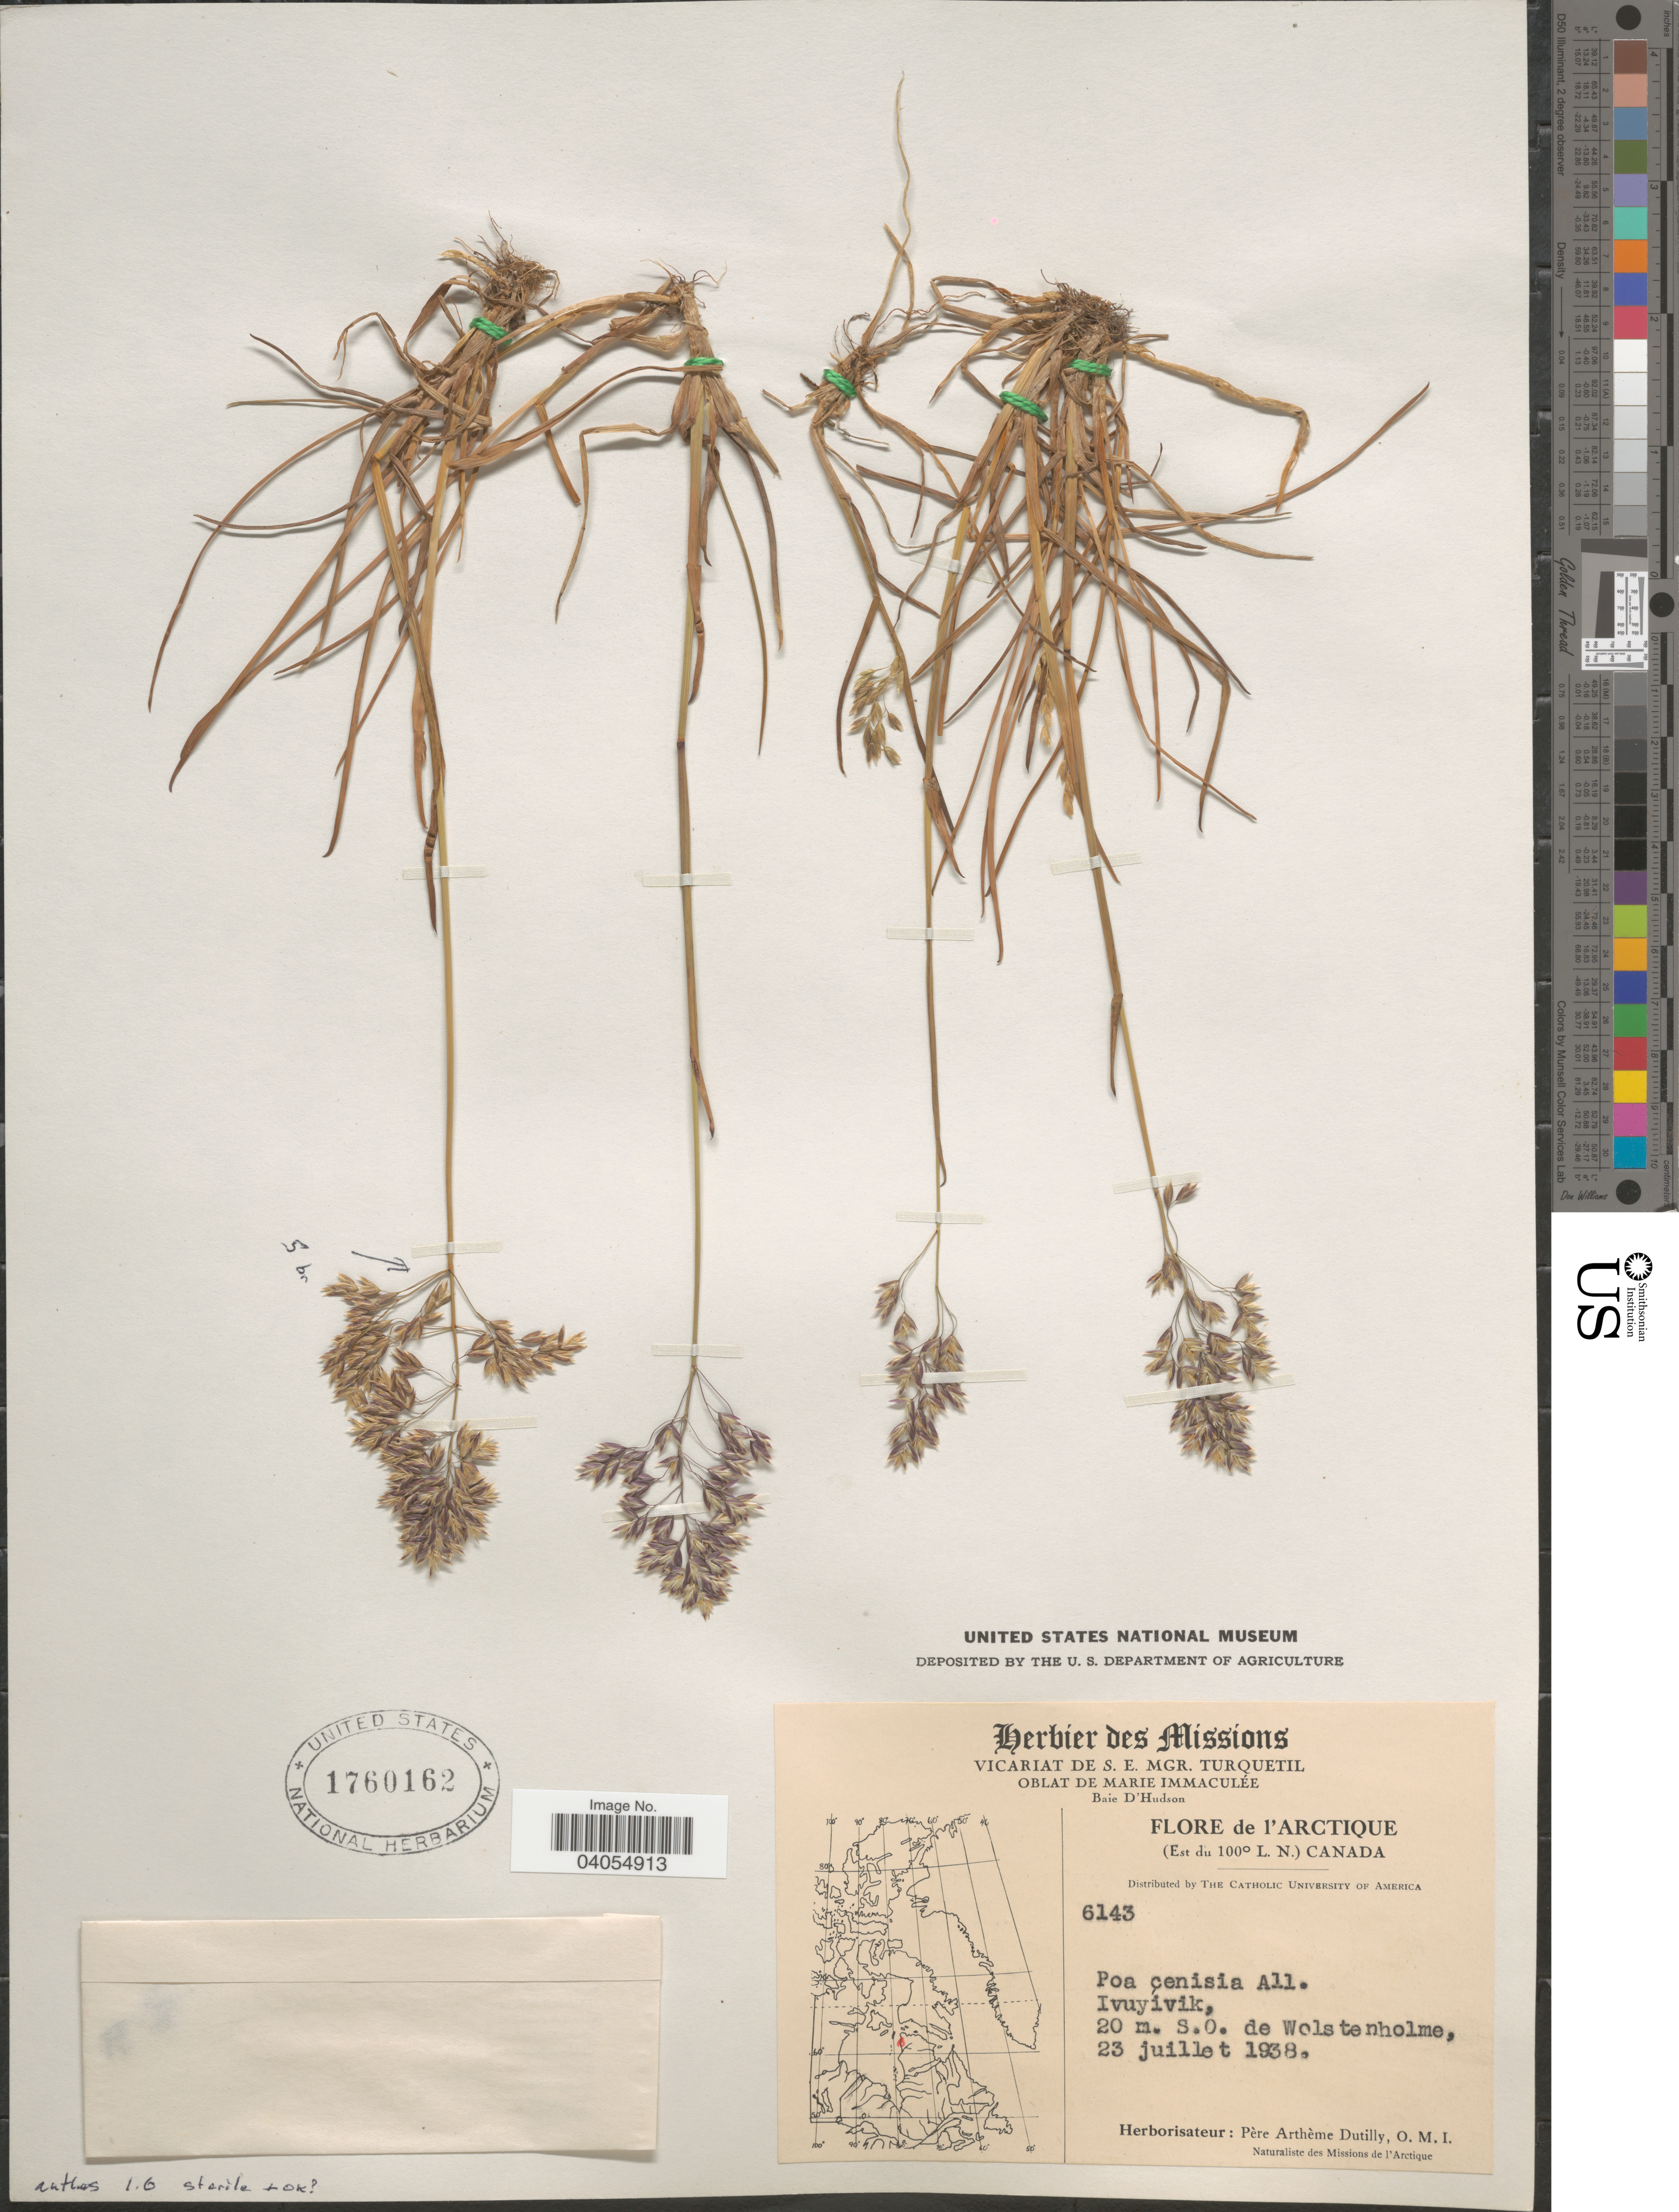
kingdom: Plantae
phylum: Tracheophyta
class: Liliopsida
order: Poales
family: Poaceae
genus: Poa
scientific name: Poa arctica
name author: R. Br.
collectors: P. Dutilly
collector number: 6143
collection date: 1938-07-23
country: Canada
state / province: Quebec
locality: Arctique (Est du 100° L. N.) Ivuyivik, 20 m. S.O. de Wolstenholme.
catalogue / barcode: US 1760162